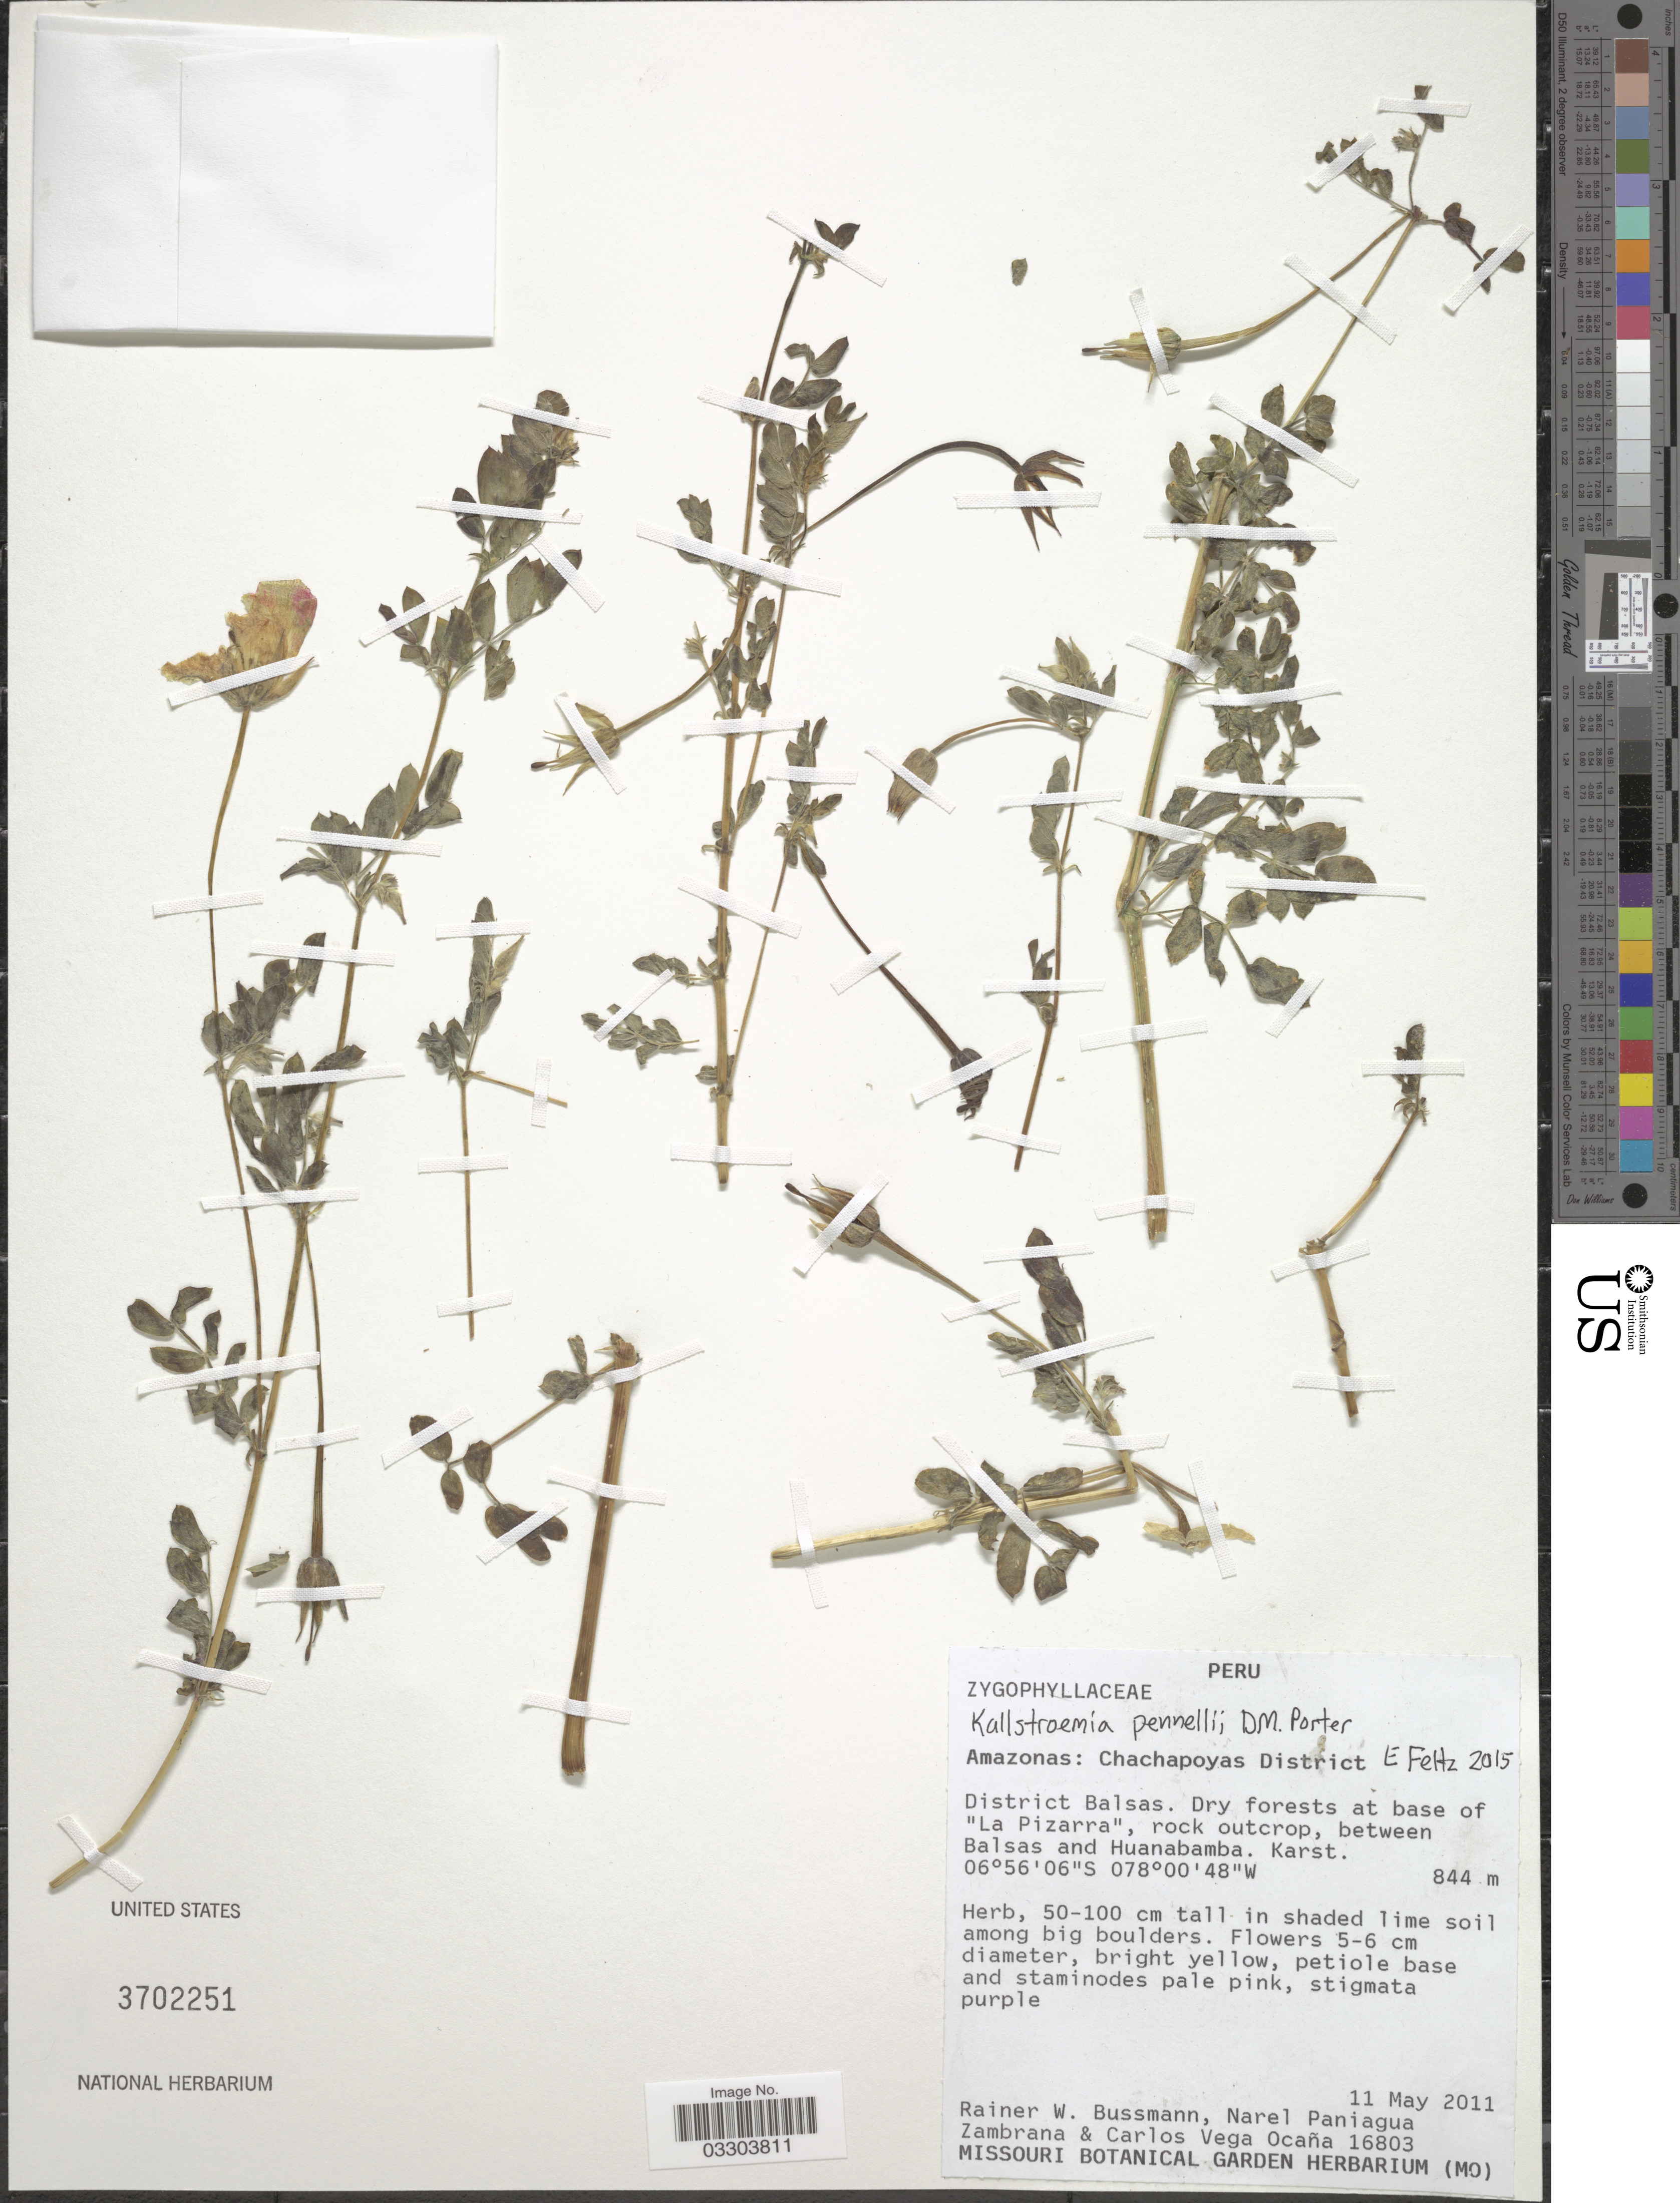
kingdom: Plantae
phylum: Tracheophyta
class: Magnoliopsida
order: Zygophyllales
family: Zygophyllaceae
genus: Kallstroemia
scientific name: Kallstroemia pennellii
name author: D.M. Porter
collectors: R. W. Bussmann, N. Zambrana & C. Ocaña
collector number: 16803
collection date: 2011-05-11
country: Peru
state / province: Amazonas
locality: Chachapoyas District. District Balsas. Dry forests at base of "La Pizarra", between Balsas and Huanabamba.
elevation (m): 844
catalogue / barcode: US 3702251